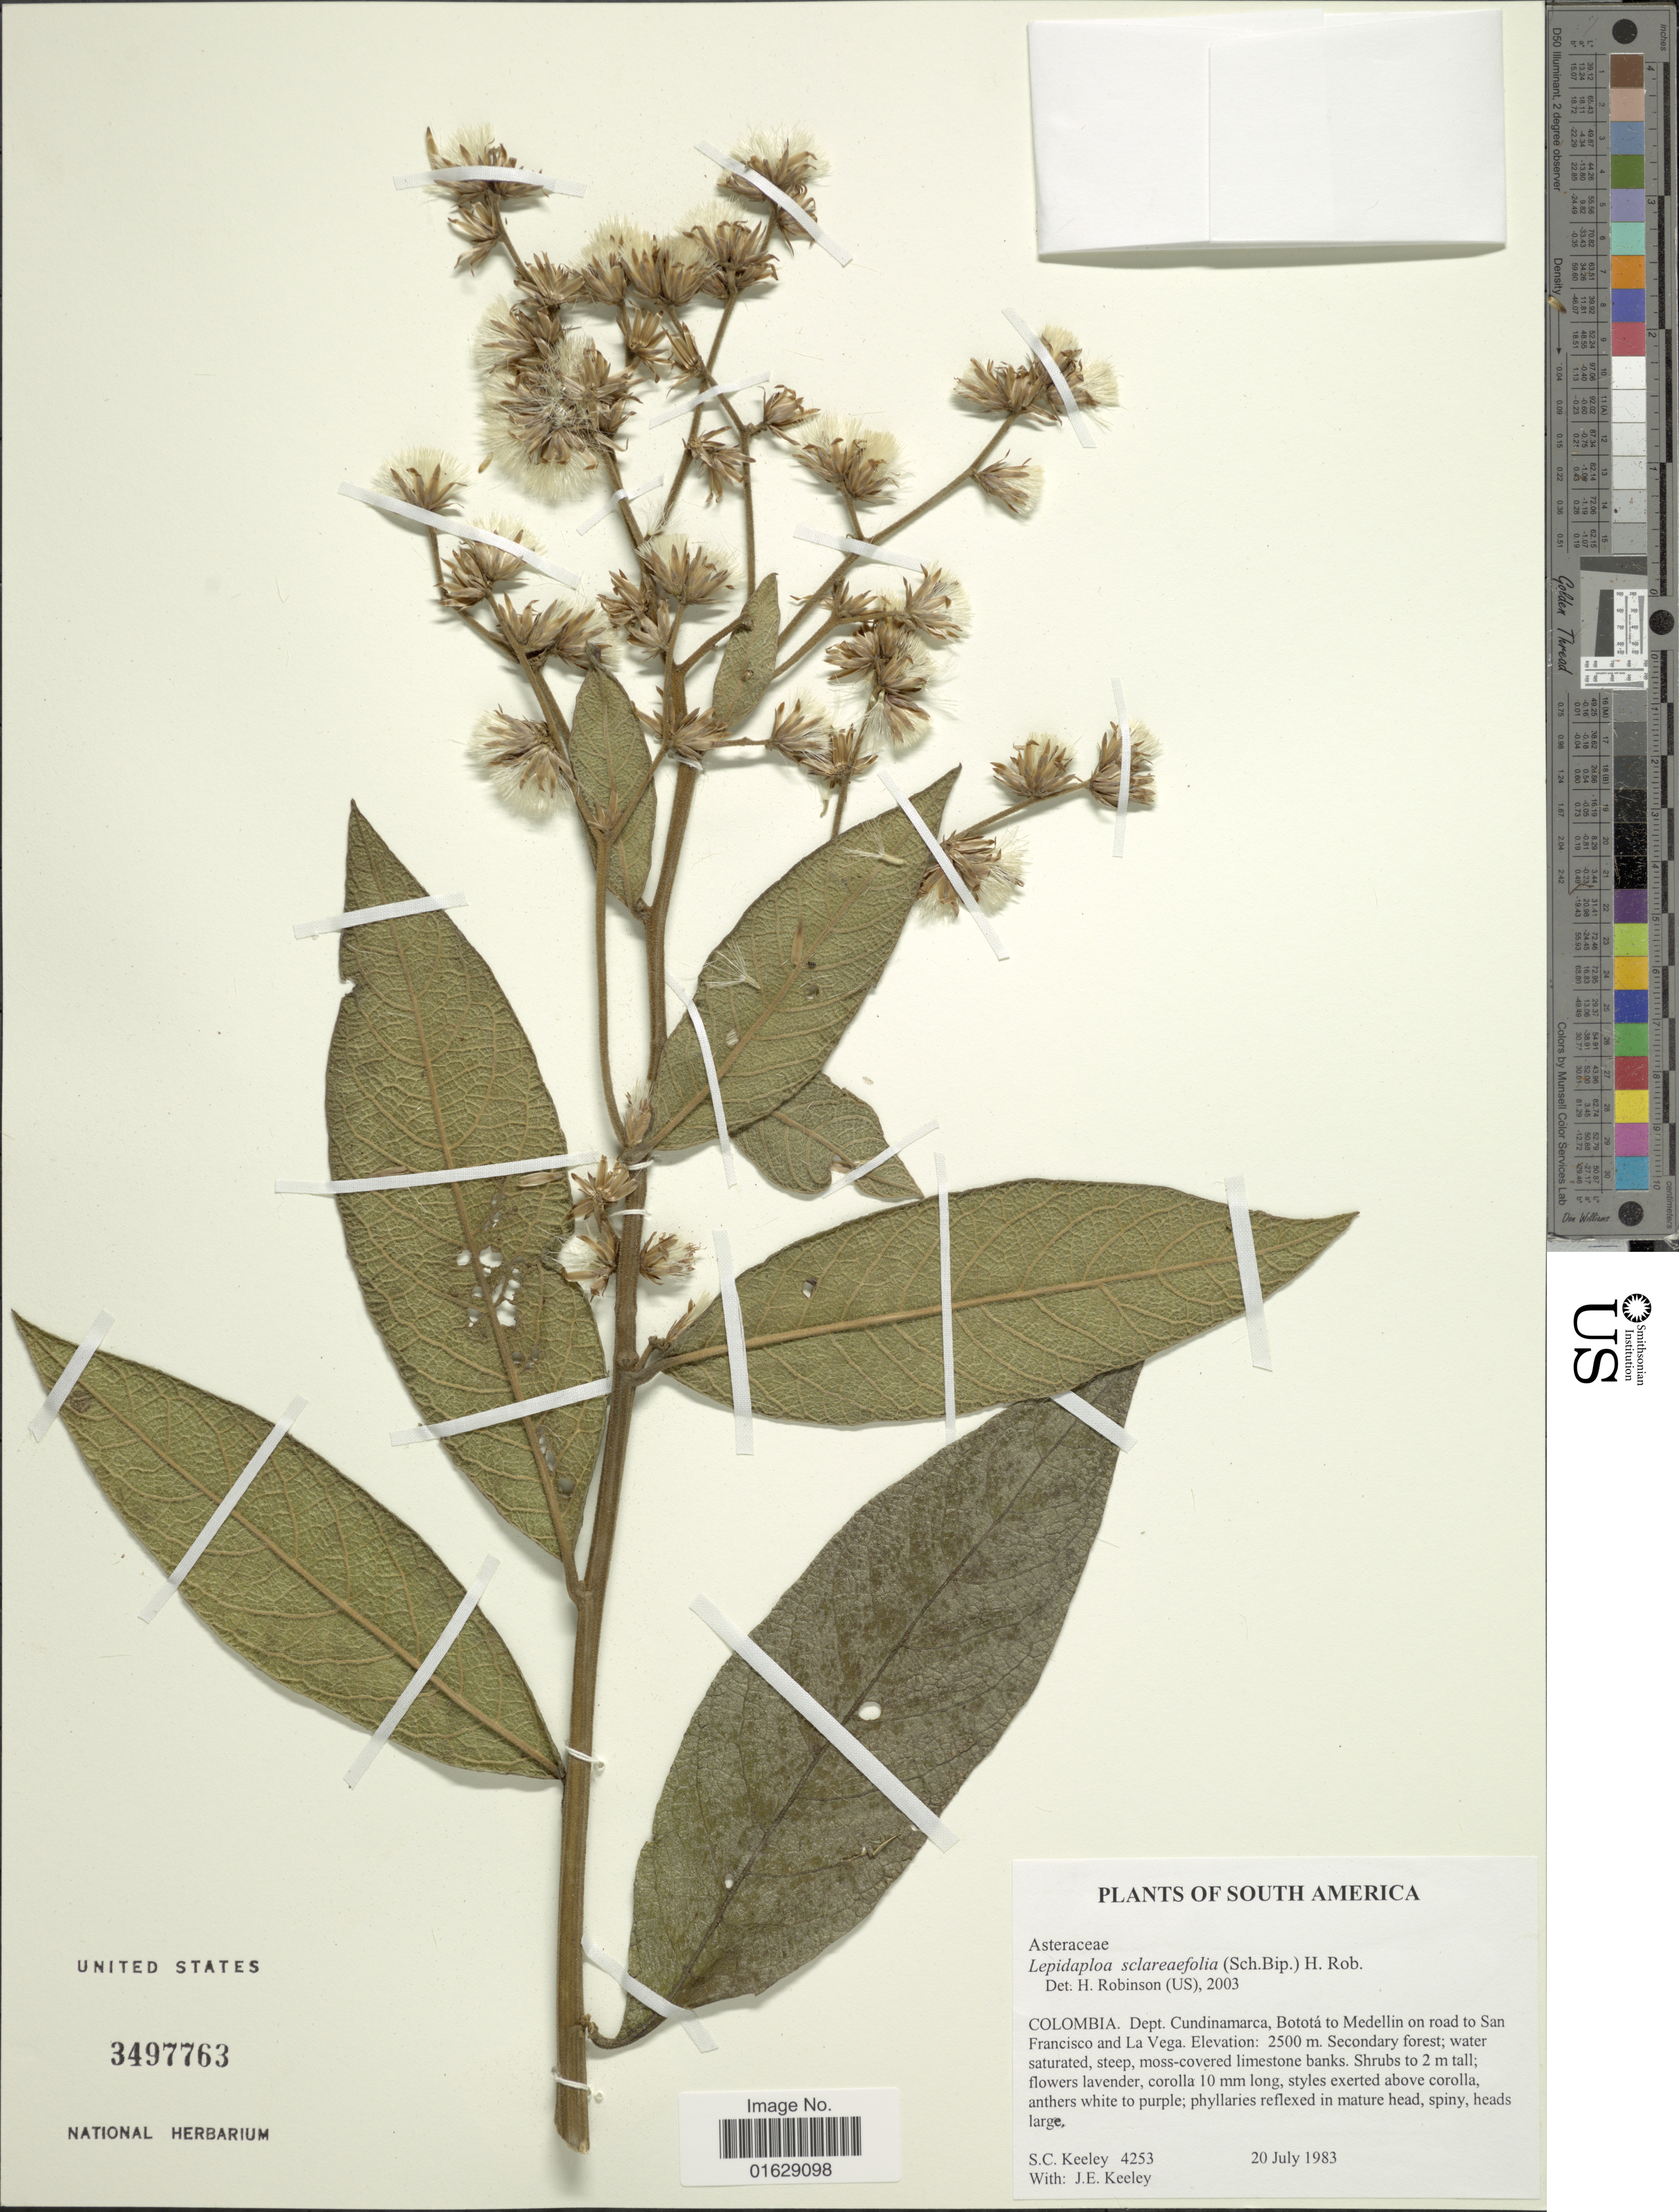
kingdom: Plantae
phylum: Tracheophyta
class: Magnoliopsida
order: Asterales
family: Asteraceae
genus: Lepidaploa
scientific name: Lepidaploa sclareaefolia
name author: (Sch. Bip.) H. Rob.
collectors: S. C. Keeley & J. E. Keeley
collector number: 4253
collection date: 1983-07-20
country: Colombia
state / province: Cundinamarca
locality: Botota to Medellin on road to San Francisco and La Vega.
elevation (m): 2500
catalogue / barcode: US 3497763